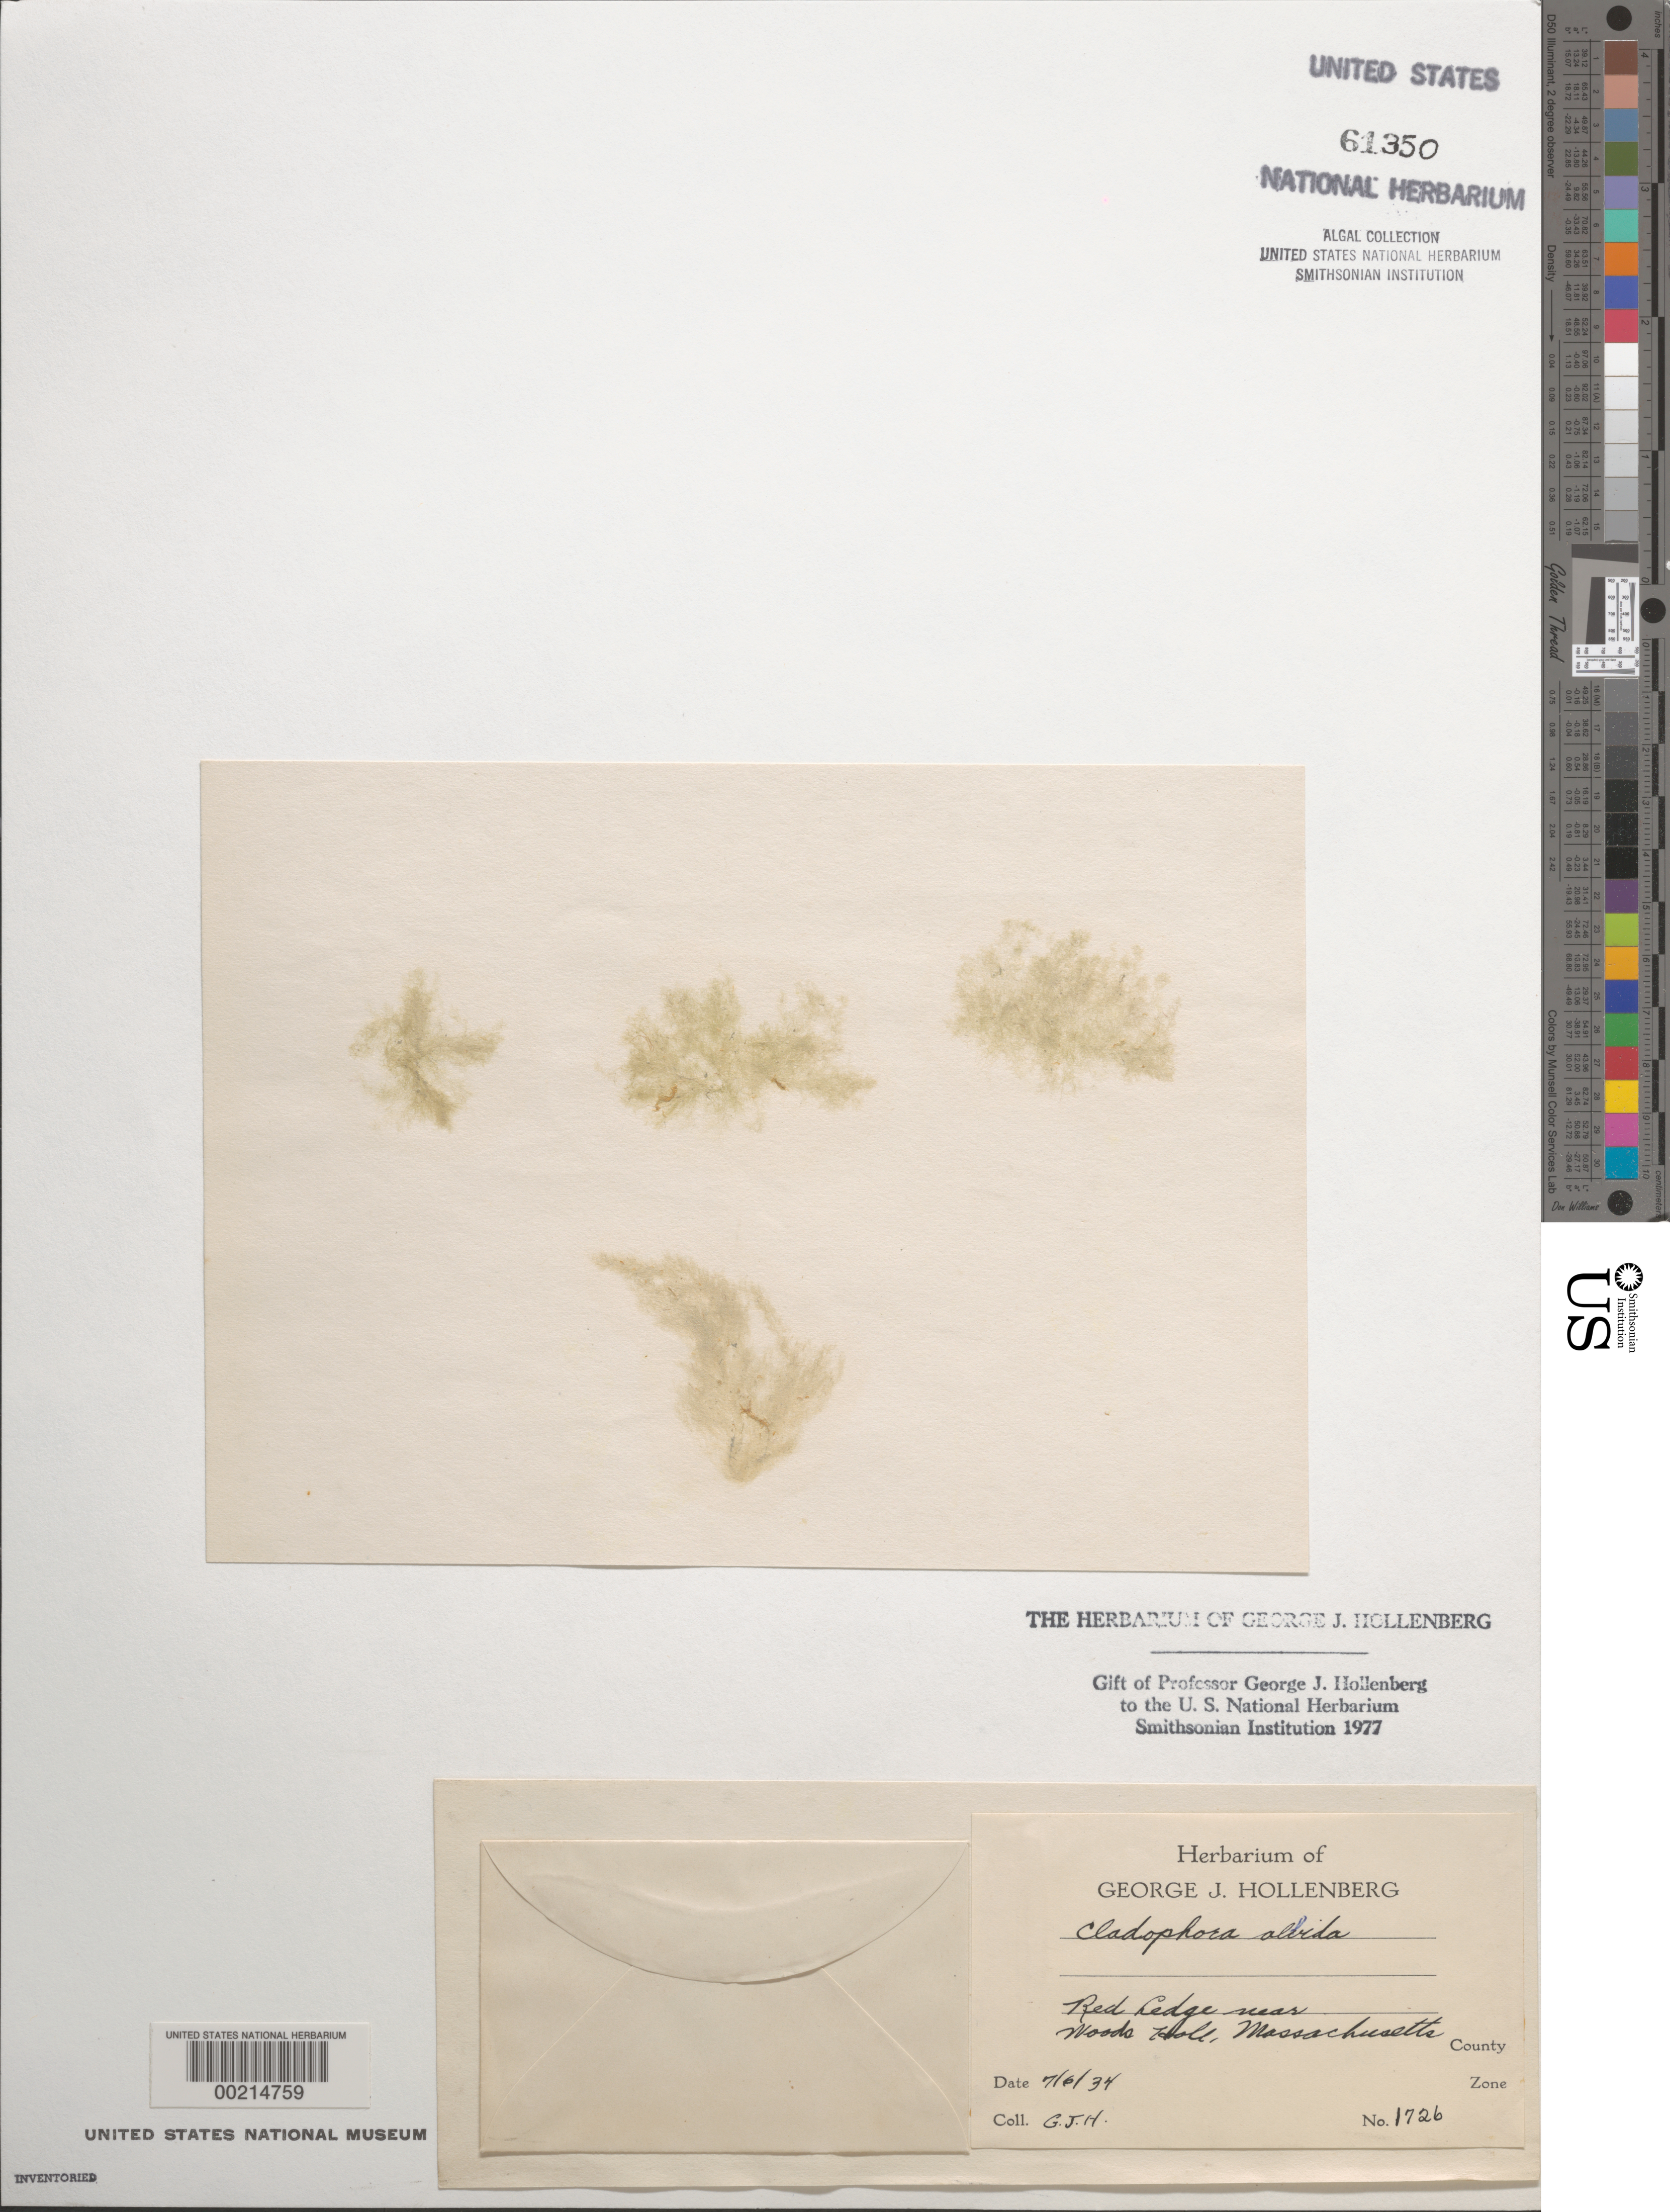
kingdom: Plantae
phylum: Chlorophyta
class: Ulvophyceae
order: Cladophorales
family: Cladophoraceae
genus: Cladophora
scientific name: Cladophora albida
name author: (Nees) Kütz.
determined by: Hollenberg, George J.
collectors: G. Hollenberg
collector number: GJH 1726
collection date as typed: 06 Jul 1934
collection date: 1934-07-06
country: United States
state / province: Massachusetts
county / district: Barnstable County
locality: Woods Hole, Red Ledge, Great Harbor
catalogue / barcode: US 61350